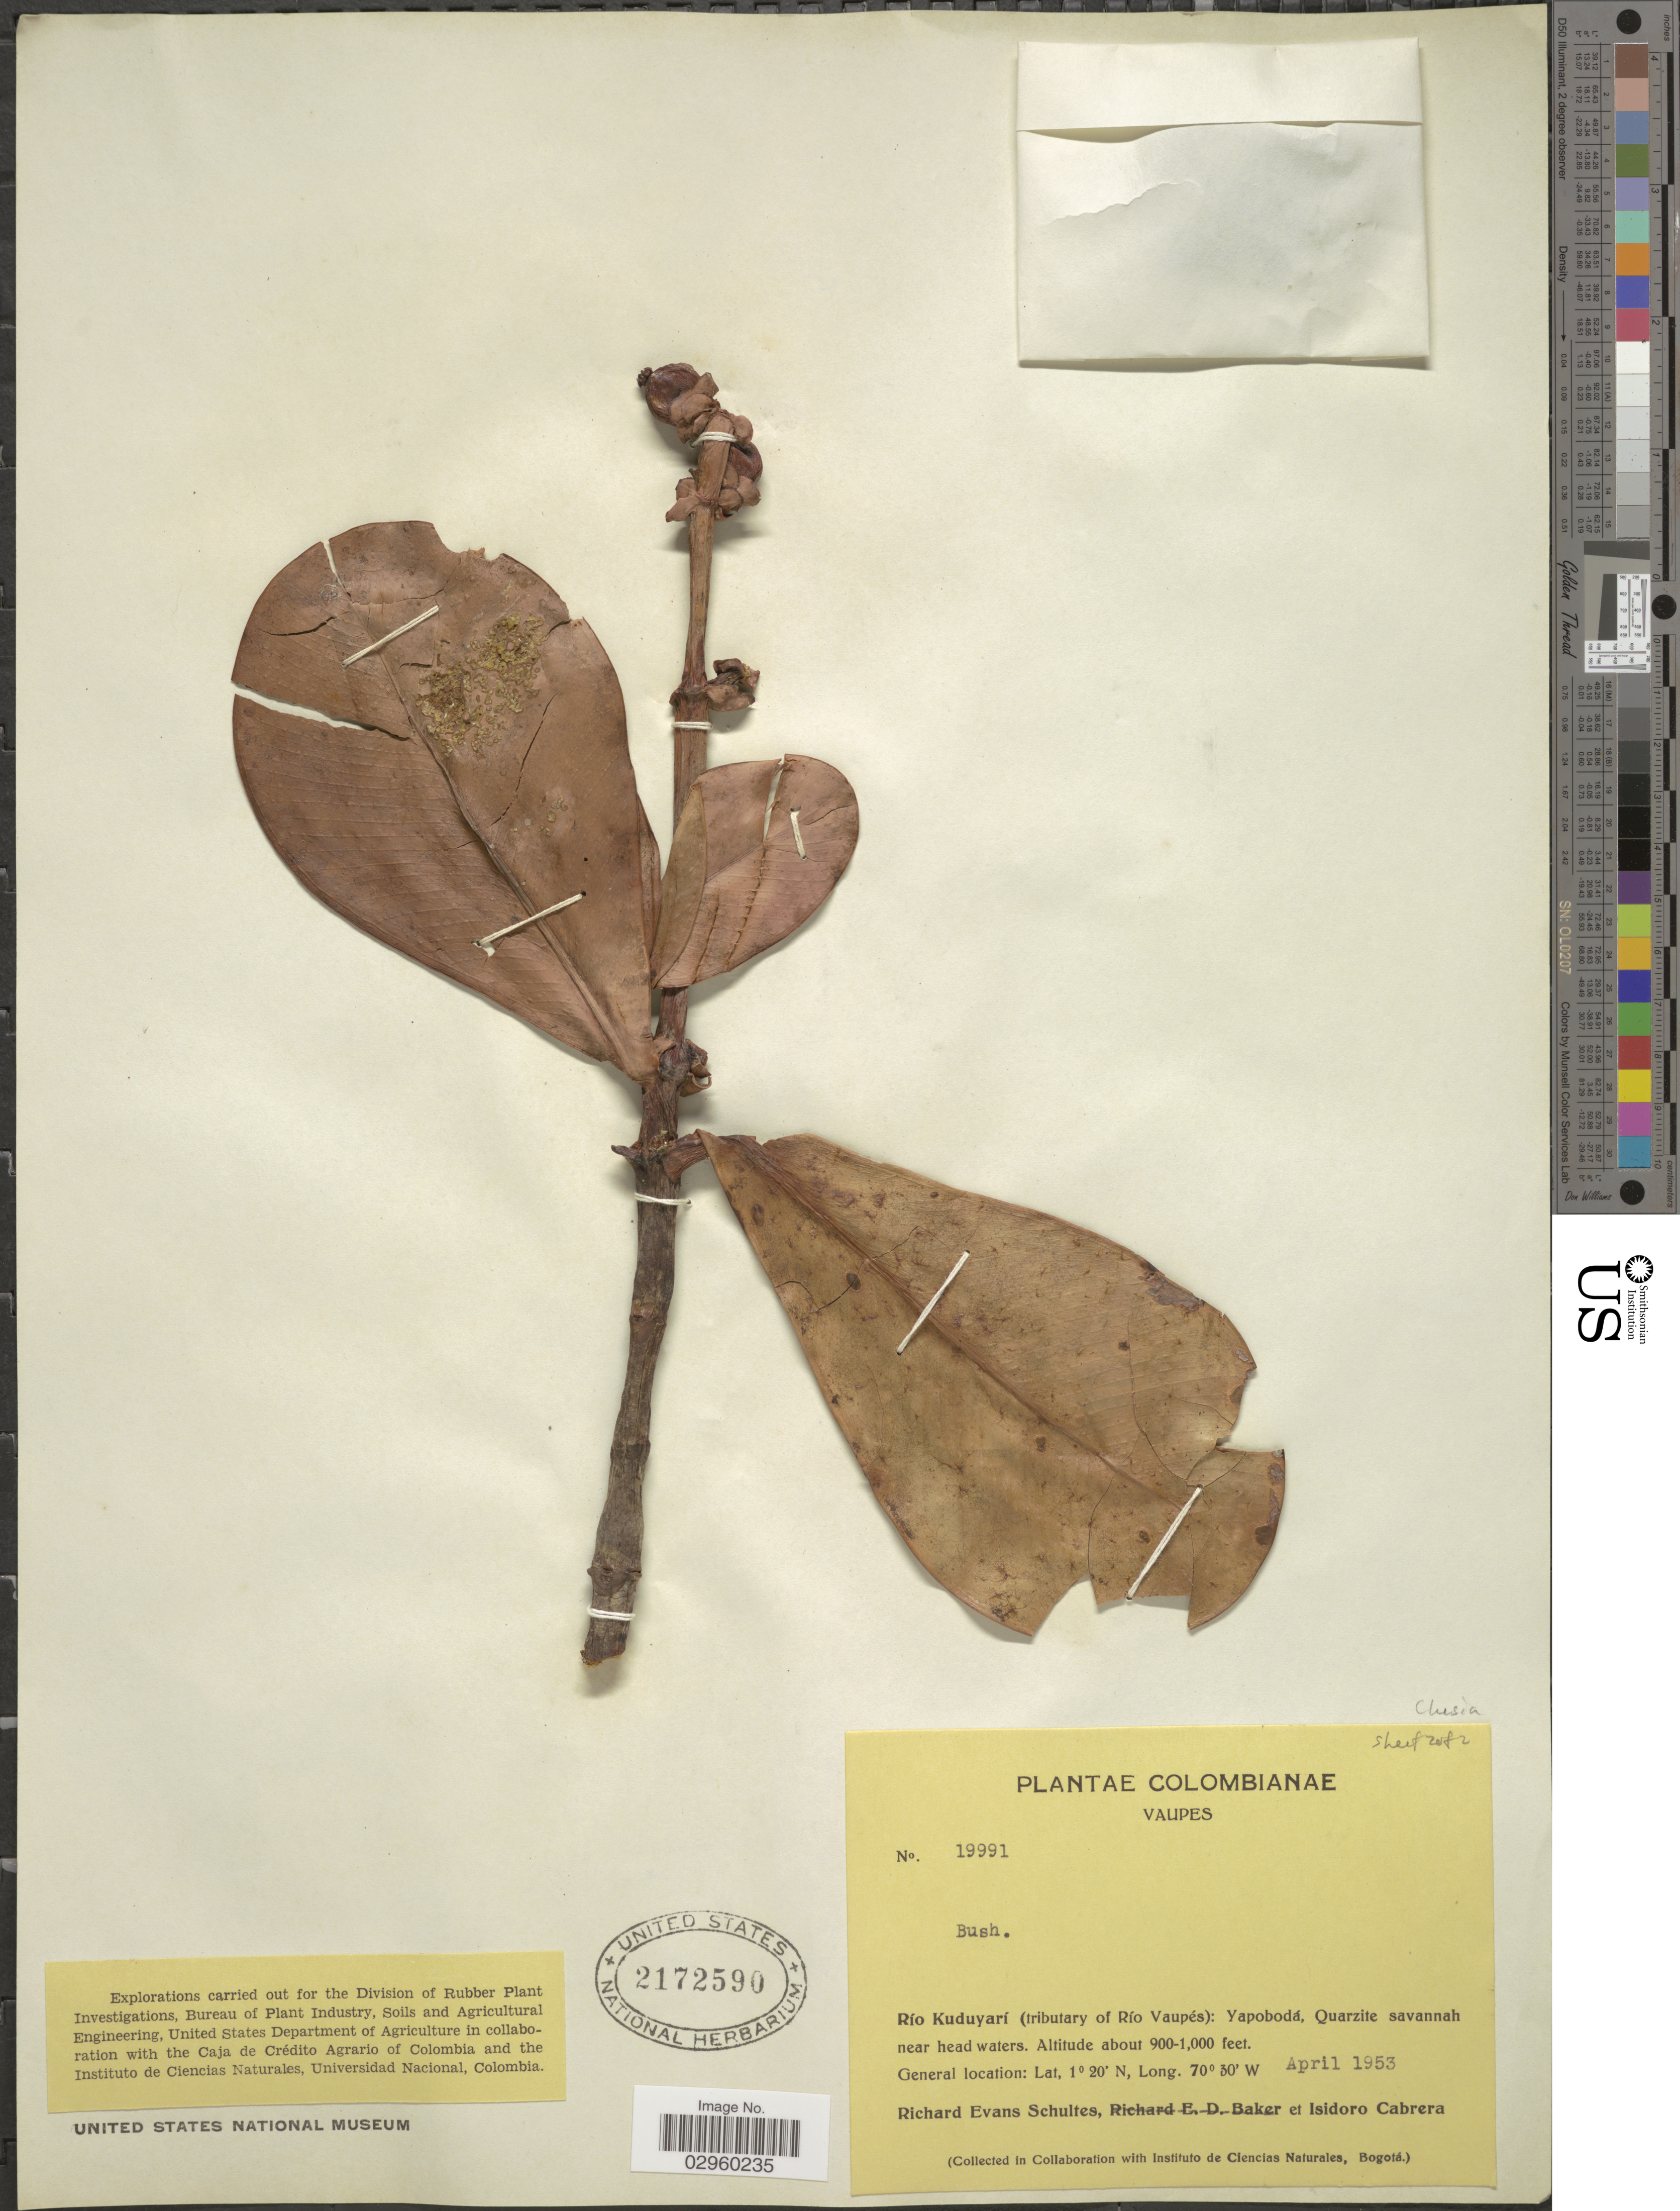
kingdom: Plantae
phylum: Tracheophyta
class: Magnoliopsida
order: Malpighiales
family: Clusiaceae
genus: Clusia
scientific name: Clusia sp.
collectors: R. E. Schultes & I. Cabrera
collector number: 19991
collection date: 1953-04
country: Colombia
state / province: Vaupés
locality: Río Kuduyari (tributary of Río Vaupés): Yapobodá, Quartzite savannah near headwaters.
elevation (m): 274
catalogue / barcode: US 2172590